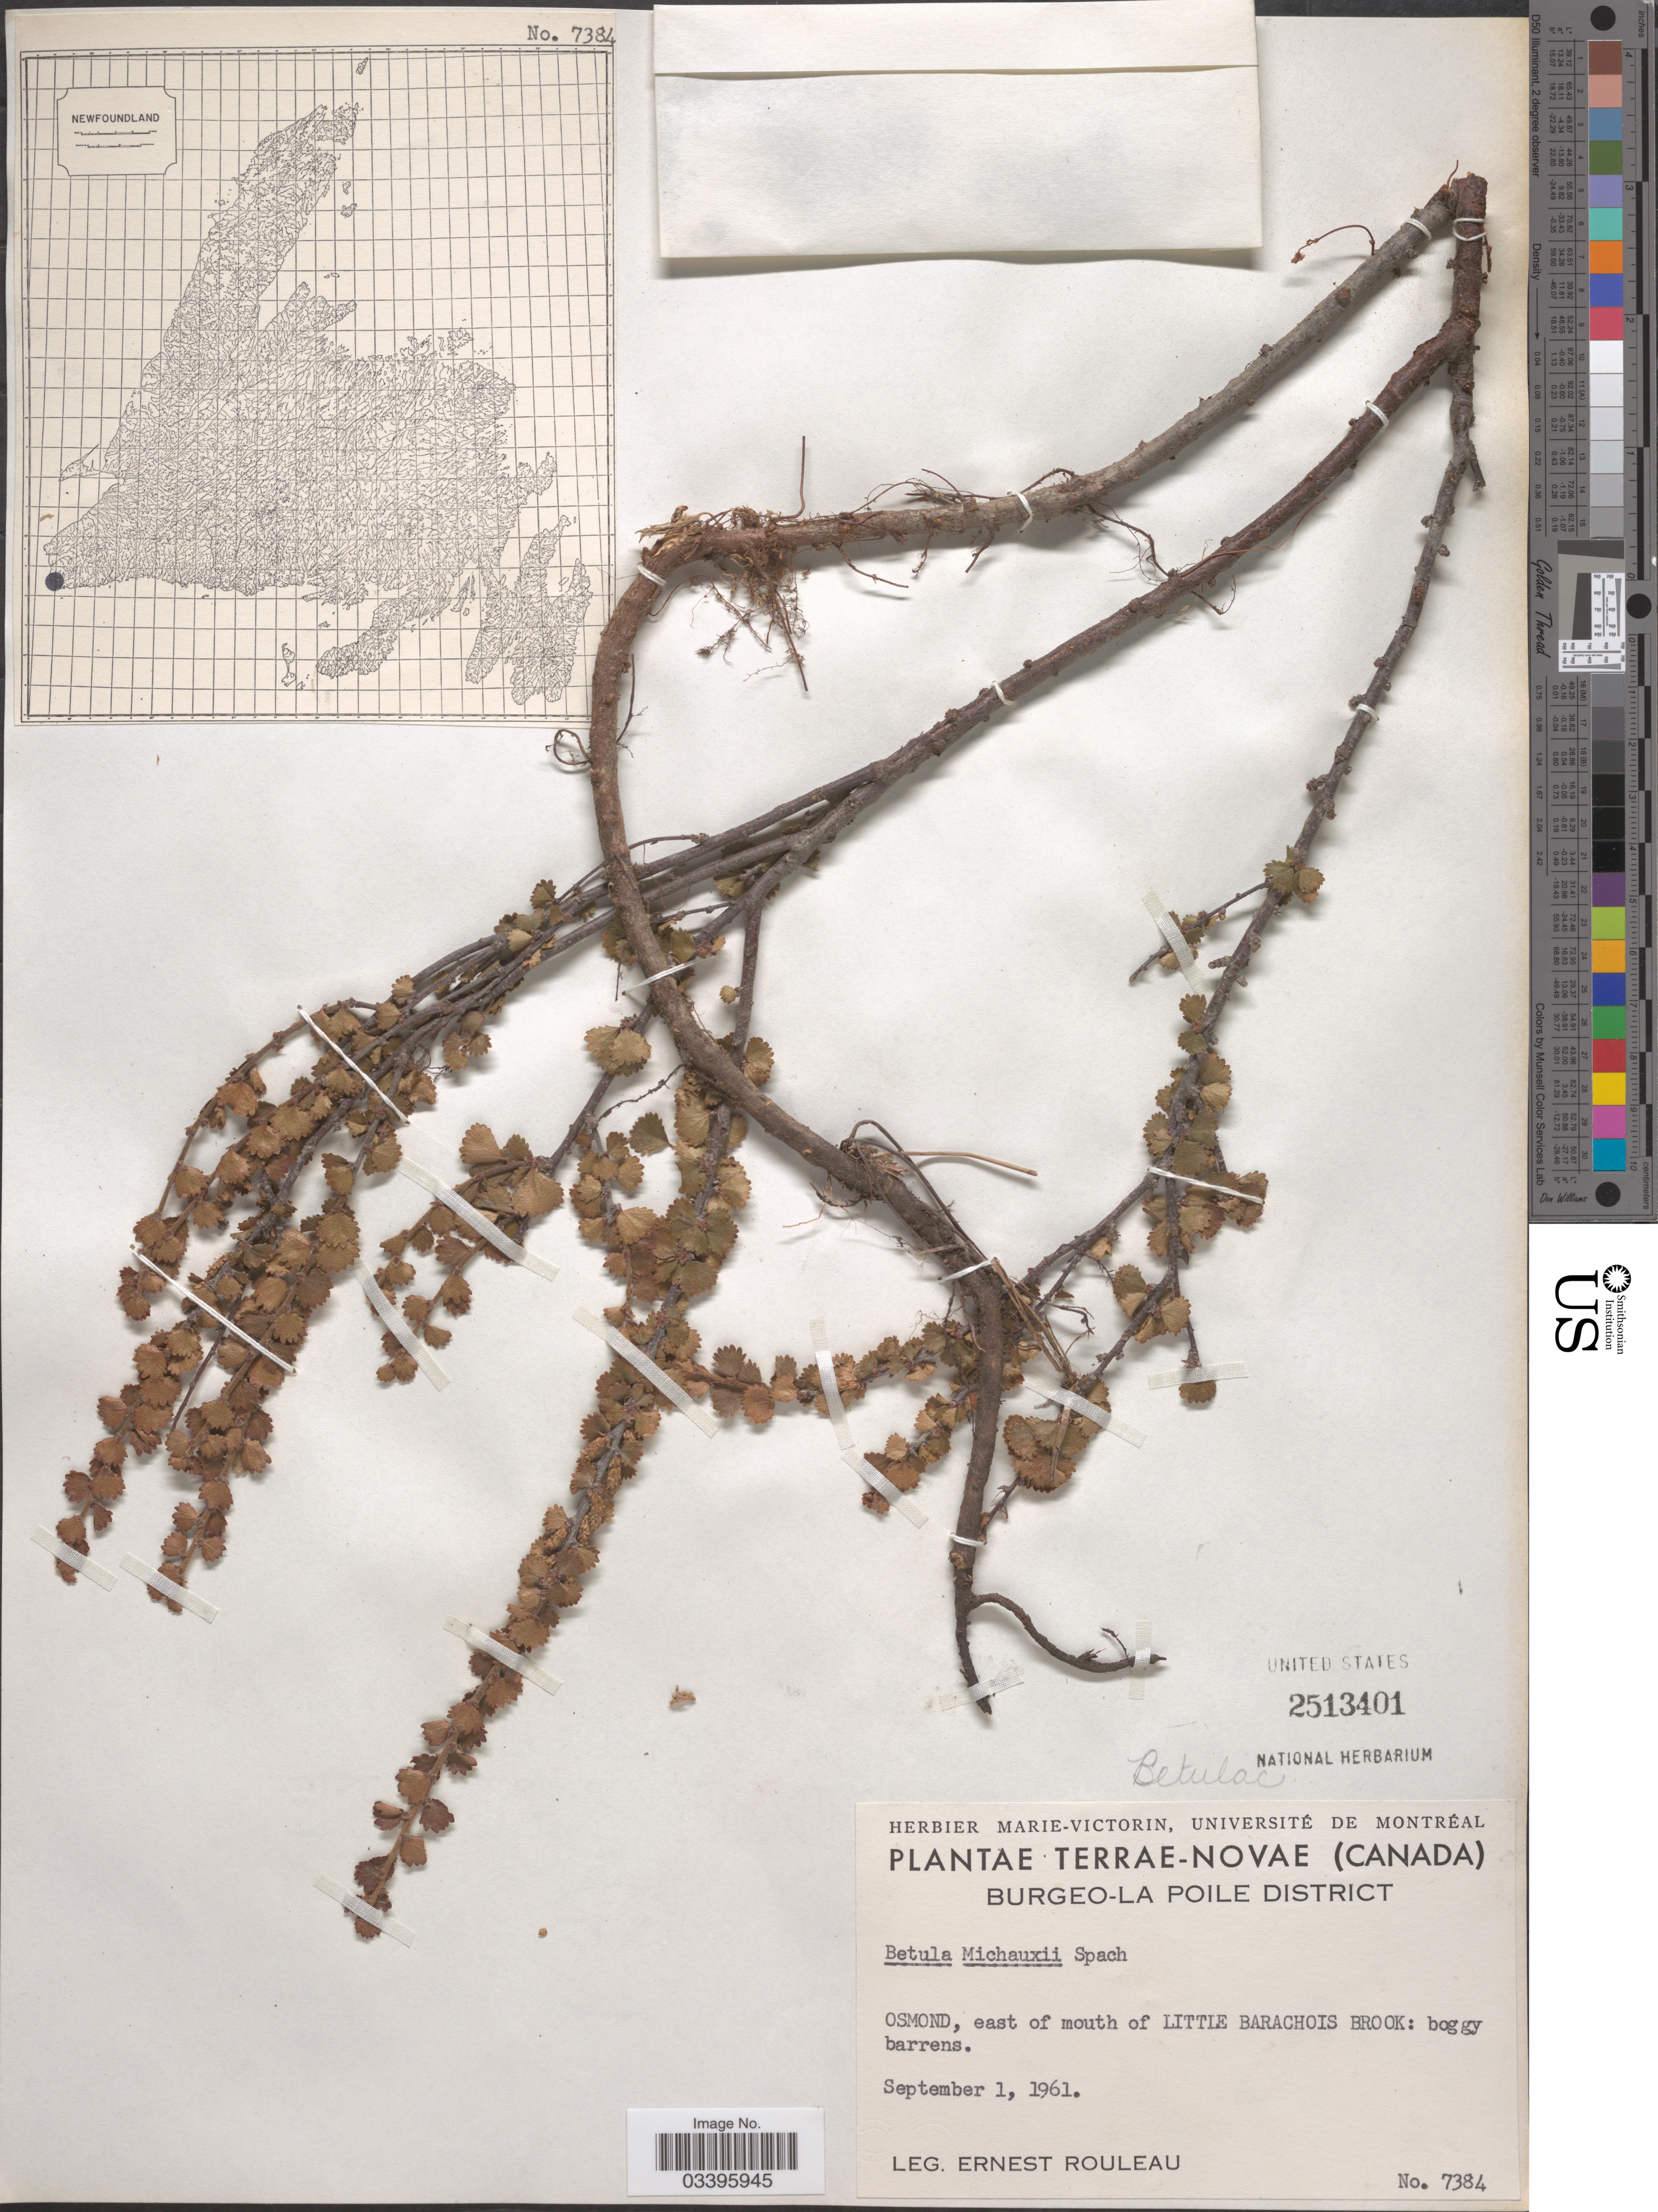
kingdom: Plantae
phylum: Tracheophyta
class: Magnoliopsida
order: Fagales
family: Betulaceae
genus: Betula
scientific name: Betula michauxii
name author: Spach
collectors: J. Rouleau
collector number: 7384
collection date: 1961-09-01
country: Canada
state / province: Newfoundland and Labrador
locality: Terrae-Novae. Borgeo-La Poile District. Osmond, east of mouth of Little Barachois Brook.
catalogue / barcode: US 2513401